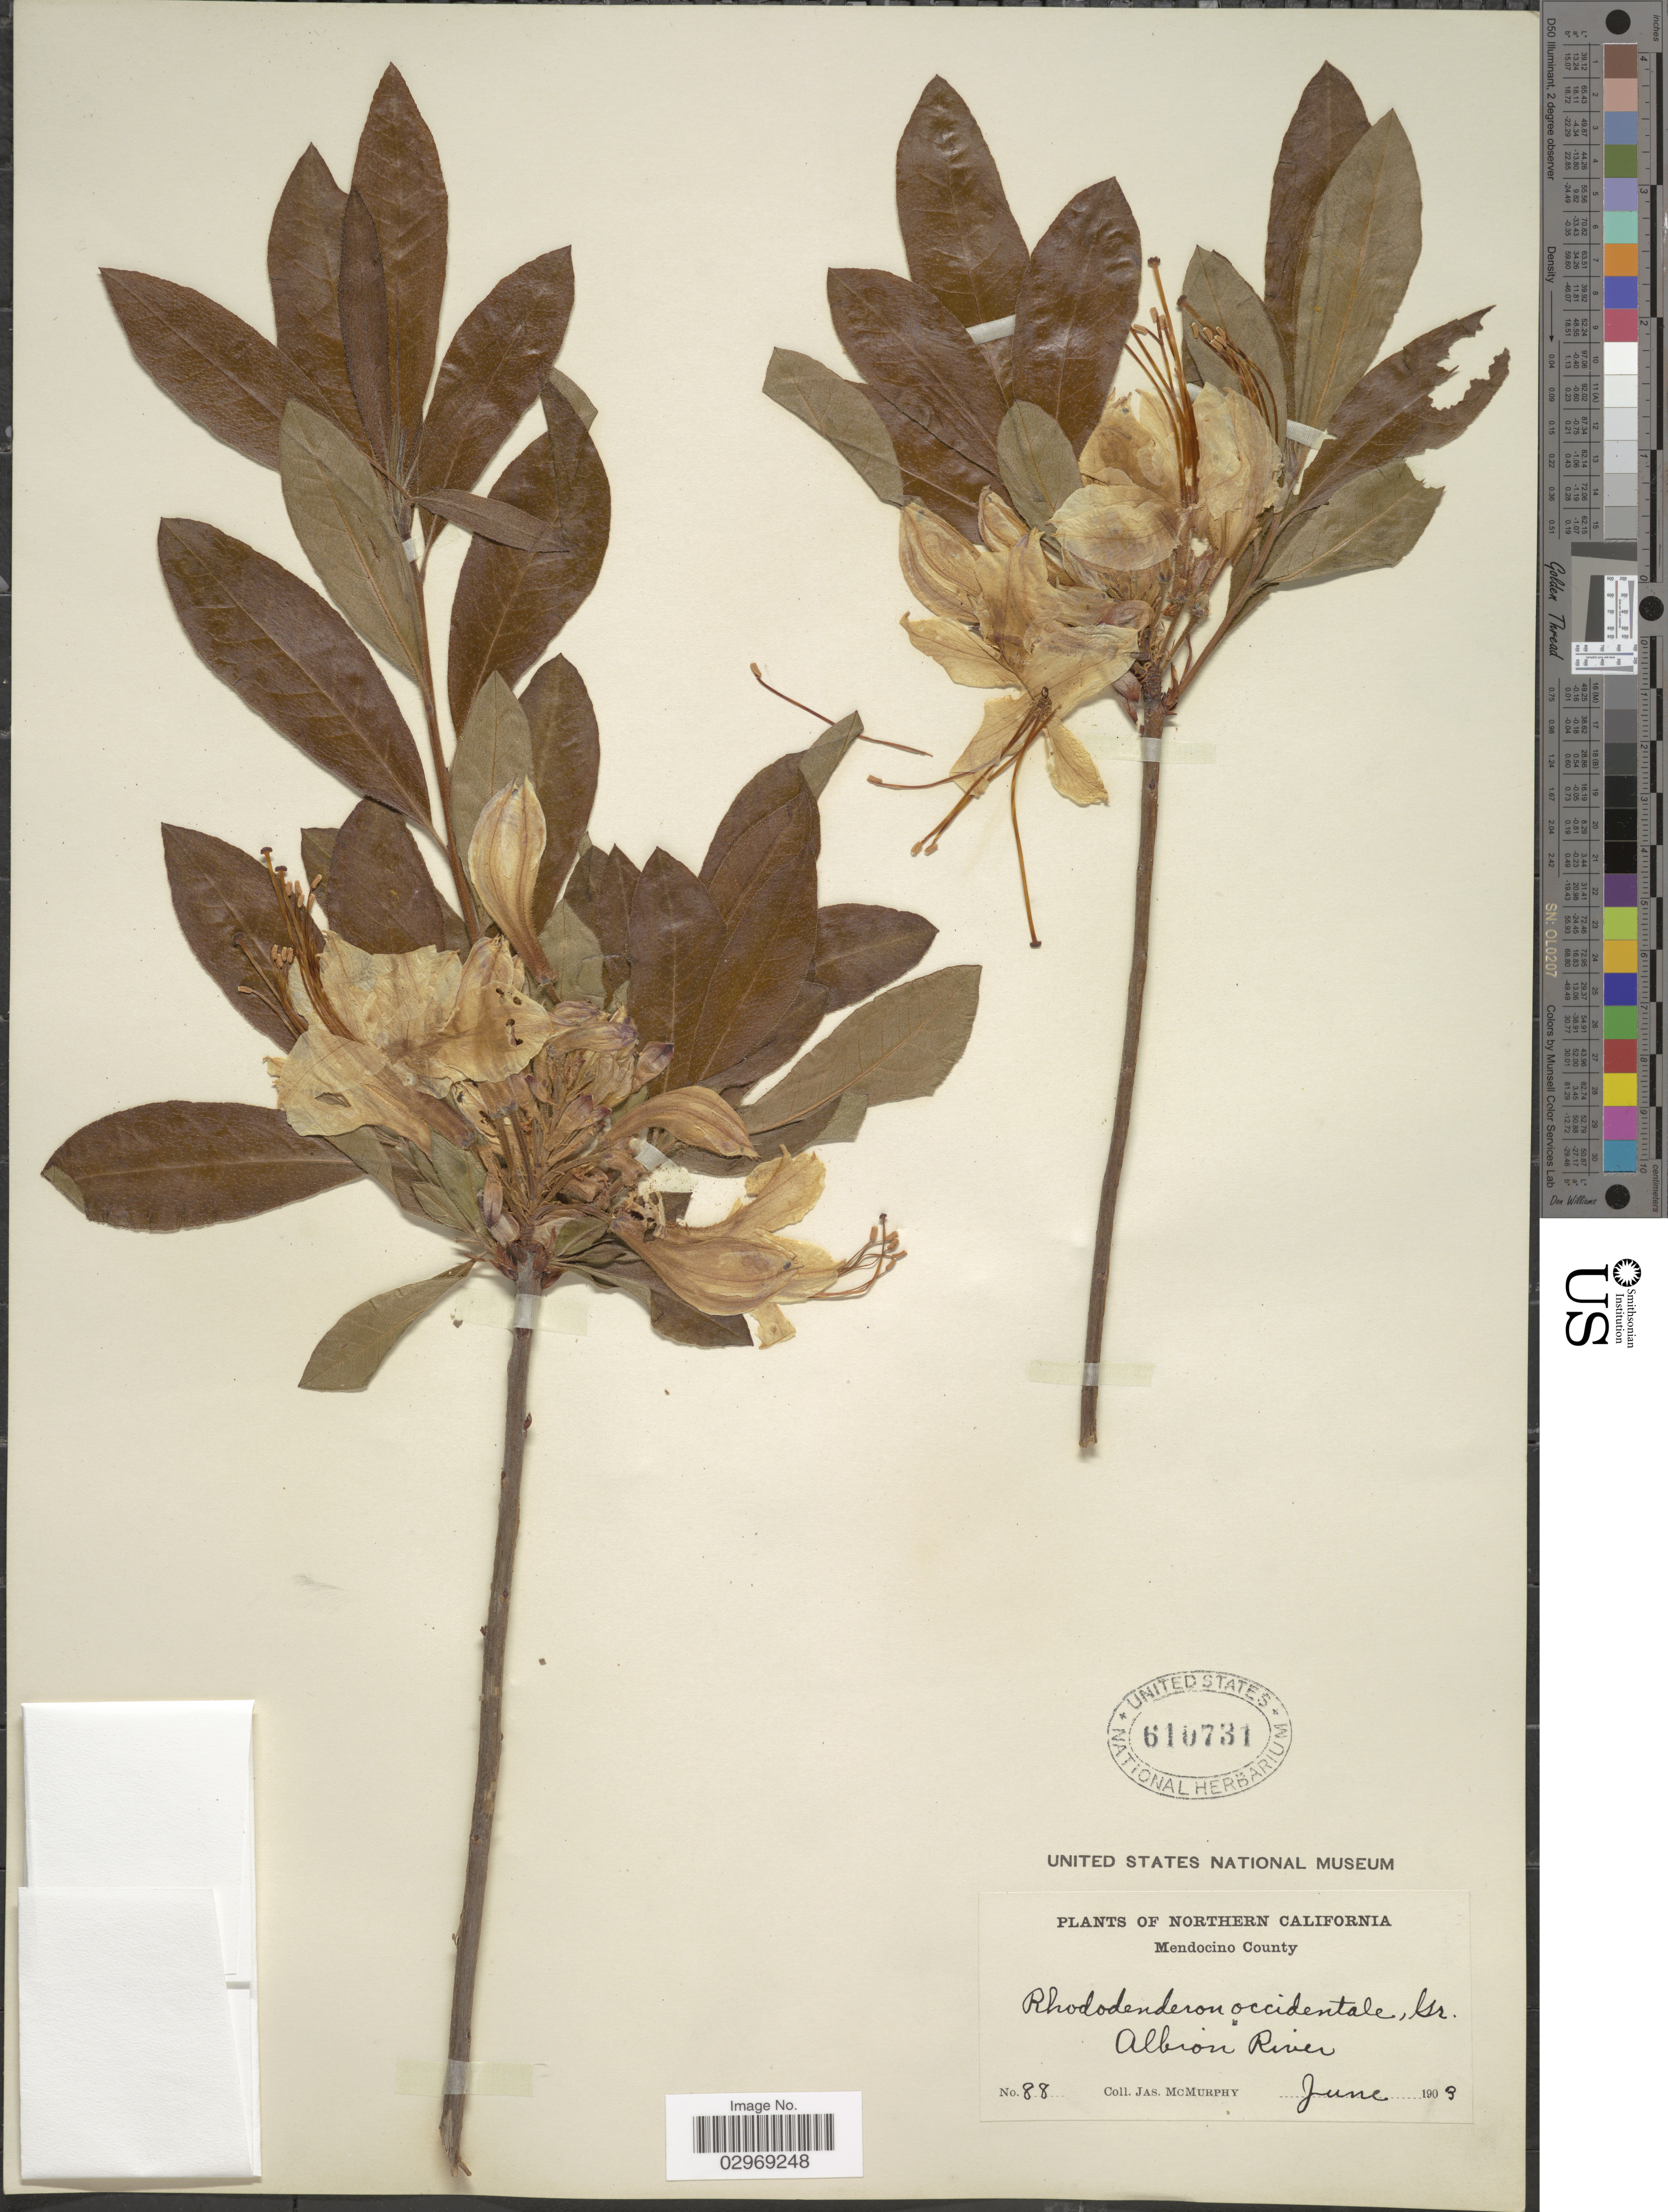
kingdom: Plantae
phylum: Tracheophyta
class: Magnoliopsida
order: Ericales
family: Ericaceae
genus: Rhododendron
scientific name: Rhododendron occidentale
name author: (Torr. & A. Gray) A. Gray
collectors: J. McMurphy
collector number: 88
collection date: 1903-06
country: United States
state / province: California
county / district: Mendocino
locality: Northern California. Mendocino County. Albion River.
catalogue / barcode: US 610731